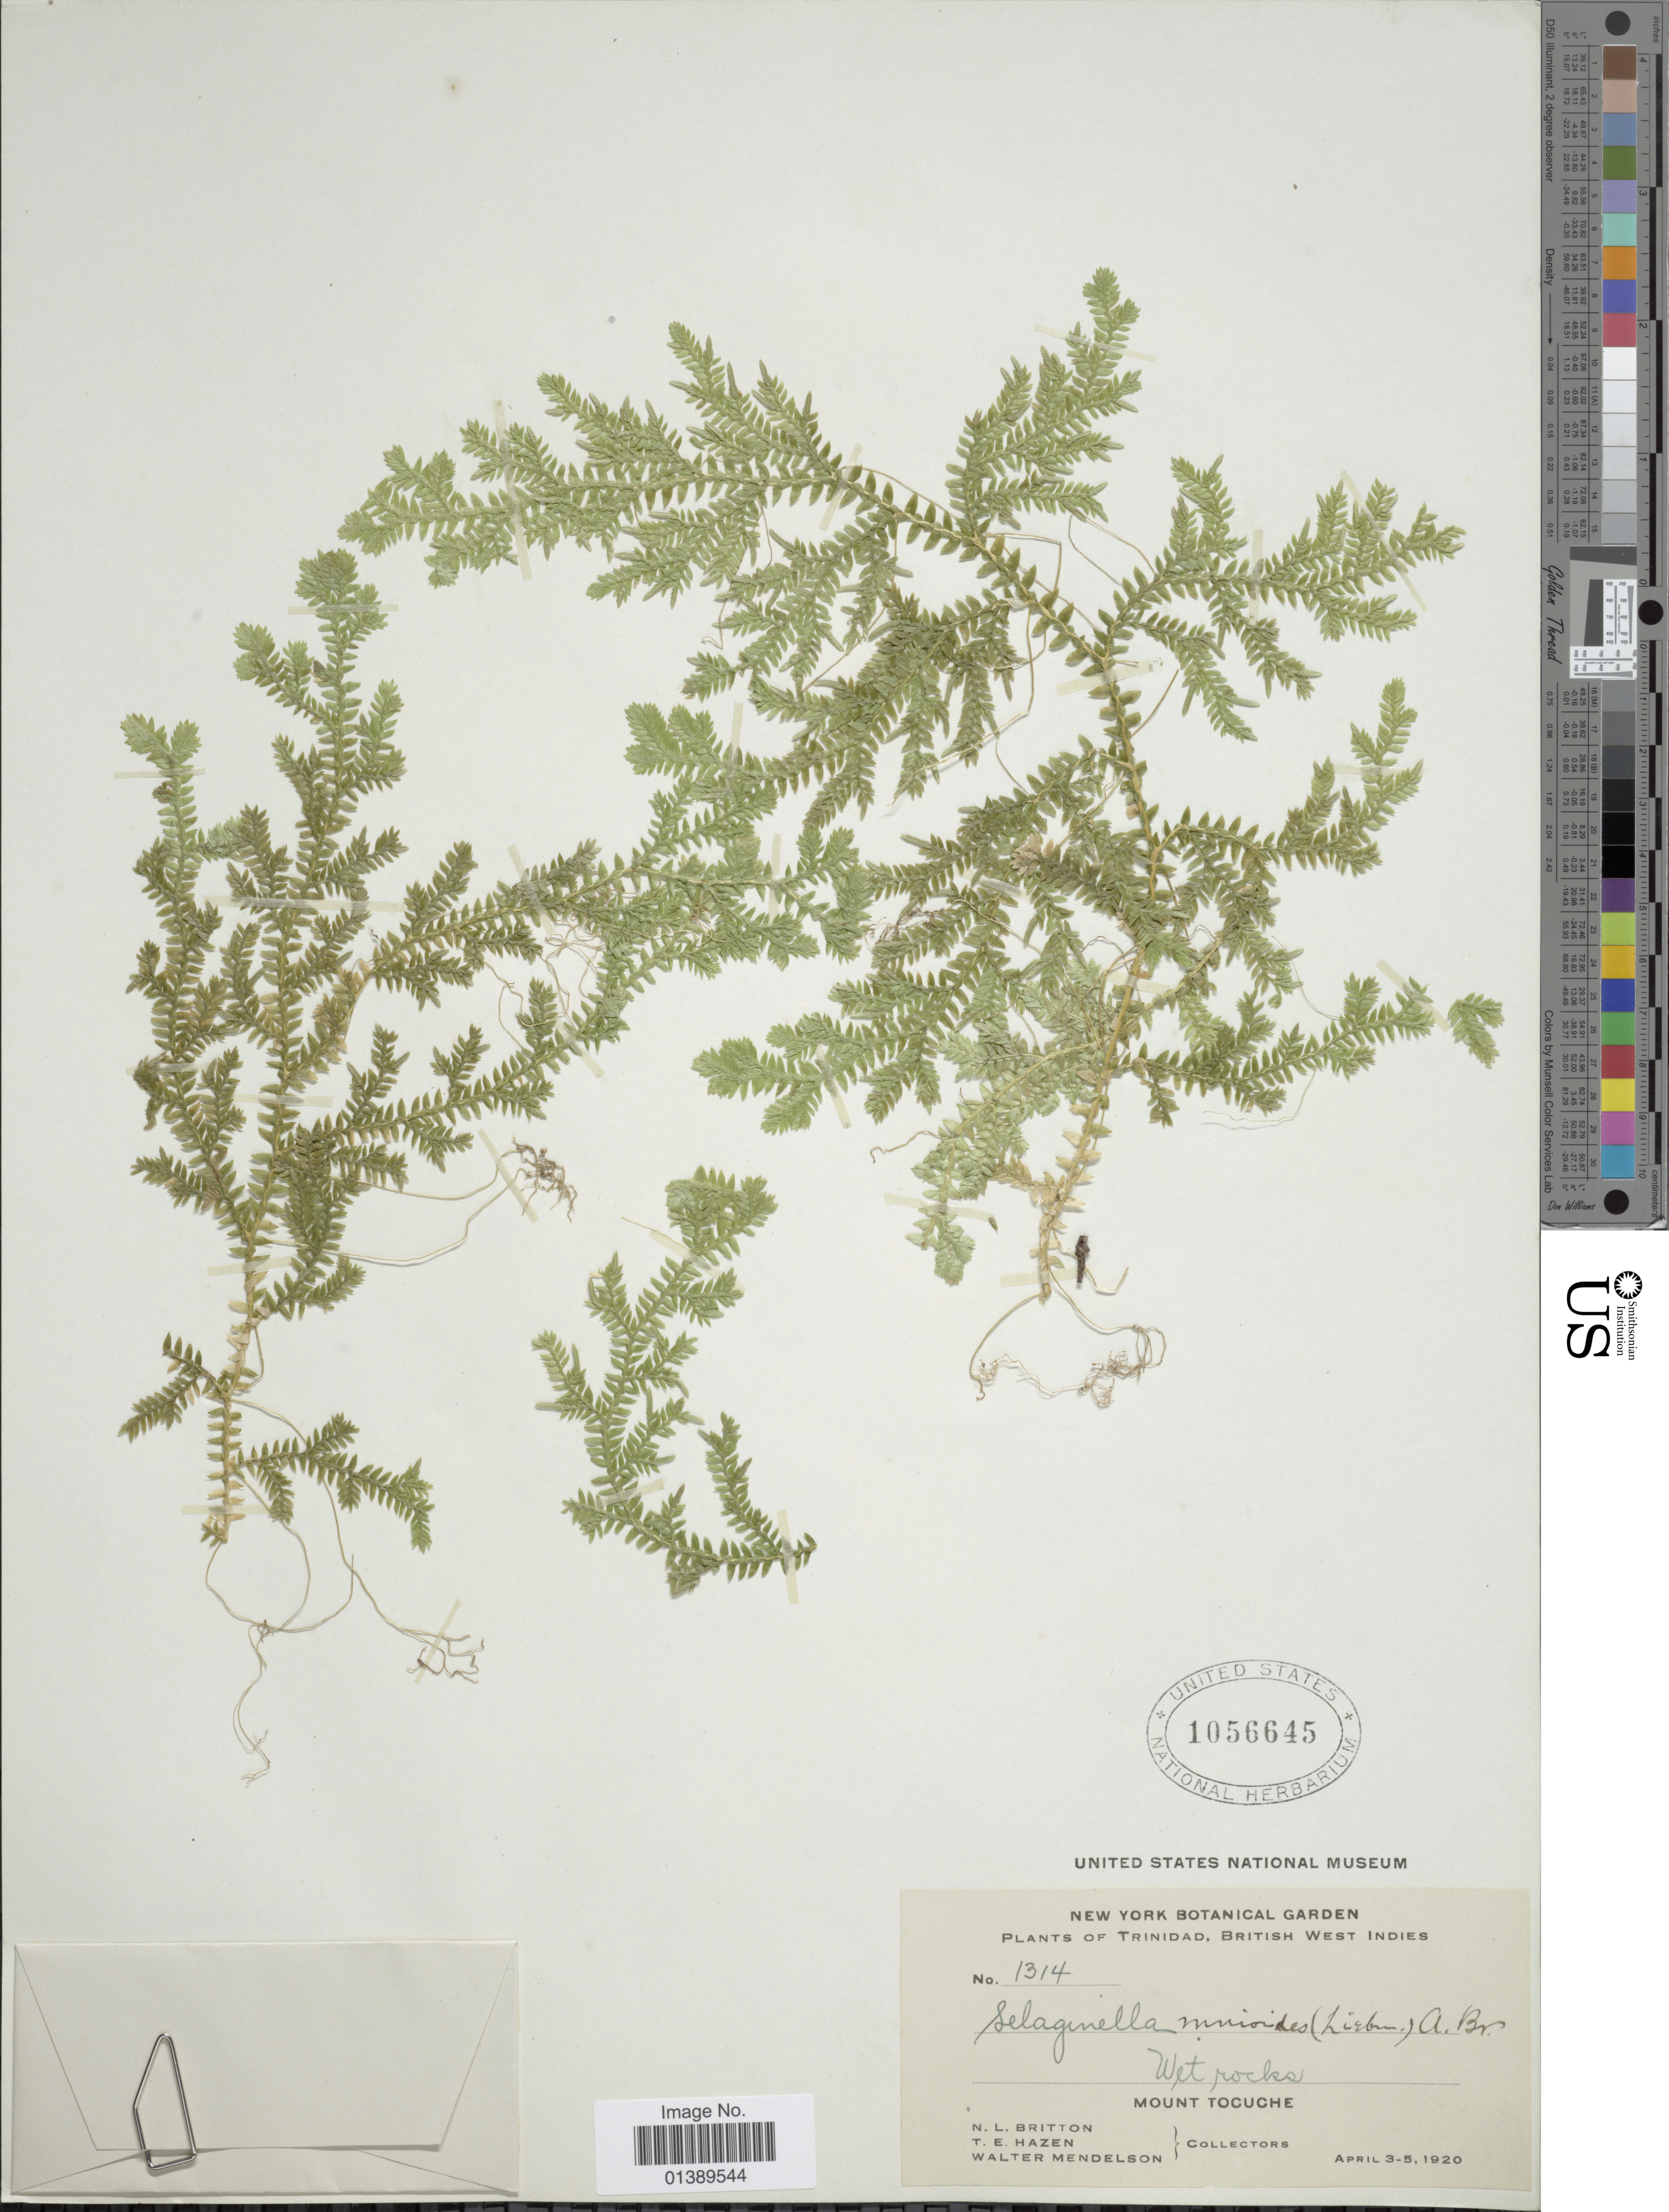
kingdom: Plantae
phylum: Tracheophyta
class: Lycopodiopsida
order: Selaginellales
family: Selaginellaceae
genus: Selaginella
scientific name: Selaginella diffusa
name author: (C. Presl) Spring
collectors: N. Britton, T. E. Hazen & W. Mendelson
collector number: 1314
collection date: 1920-04-03/1920-04-05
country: Trinidad and Tobago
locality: Trinidad, British West Indies, Mount Tocuche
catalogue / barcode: US 1056645